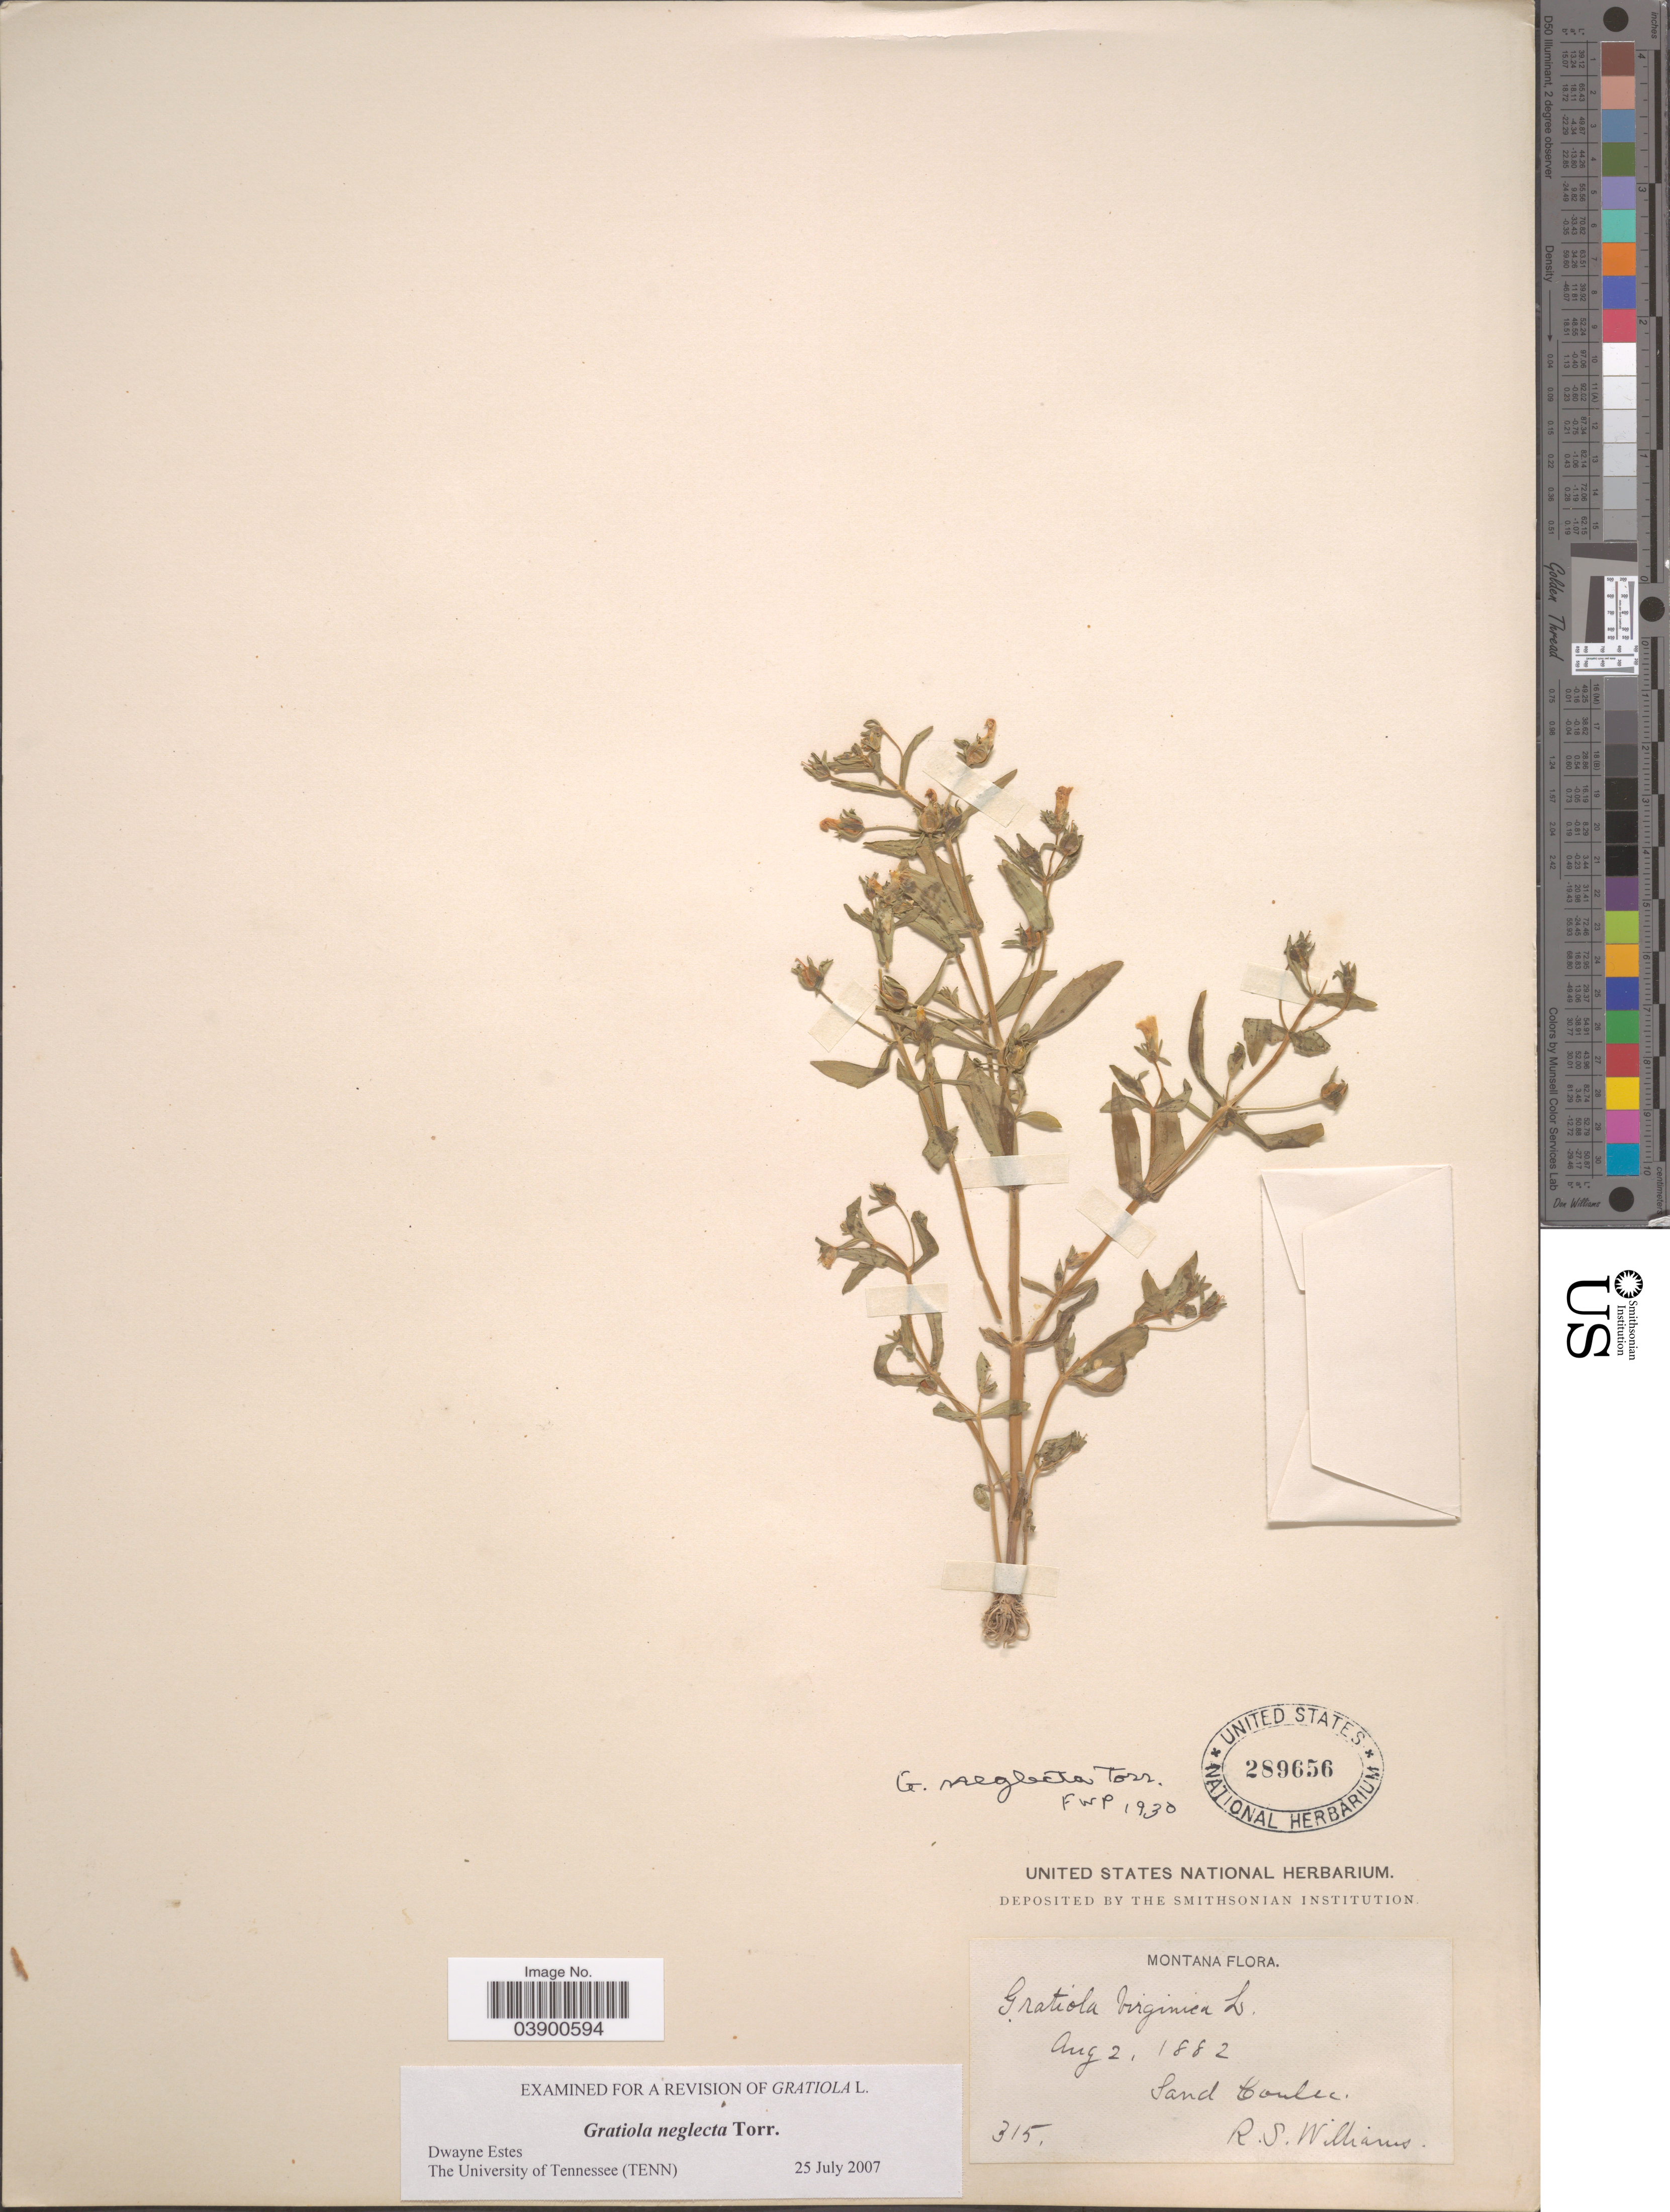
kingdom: Plantae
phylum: Tracheophyta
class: Magnoliopsida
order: Lamiales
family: Plantaginaceae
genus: Gratiola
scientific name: Gratiola neglecta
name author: Torr.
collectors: R. S. Williams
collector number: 315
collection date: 1882-08-02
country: United States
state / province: Montana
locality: Sand Coulee.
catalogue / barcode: US 289656